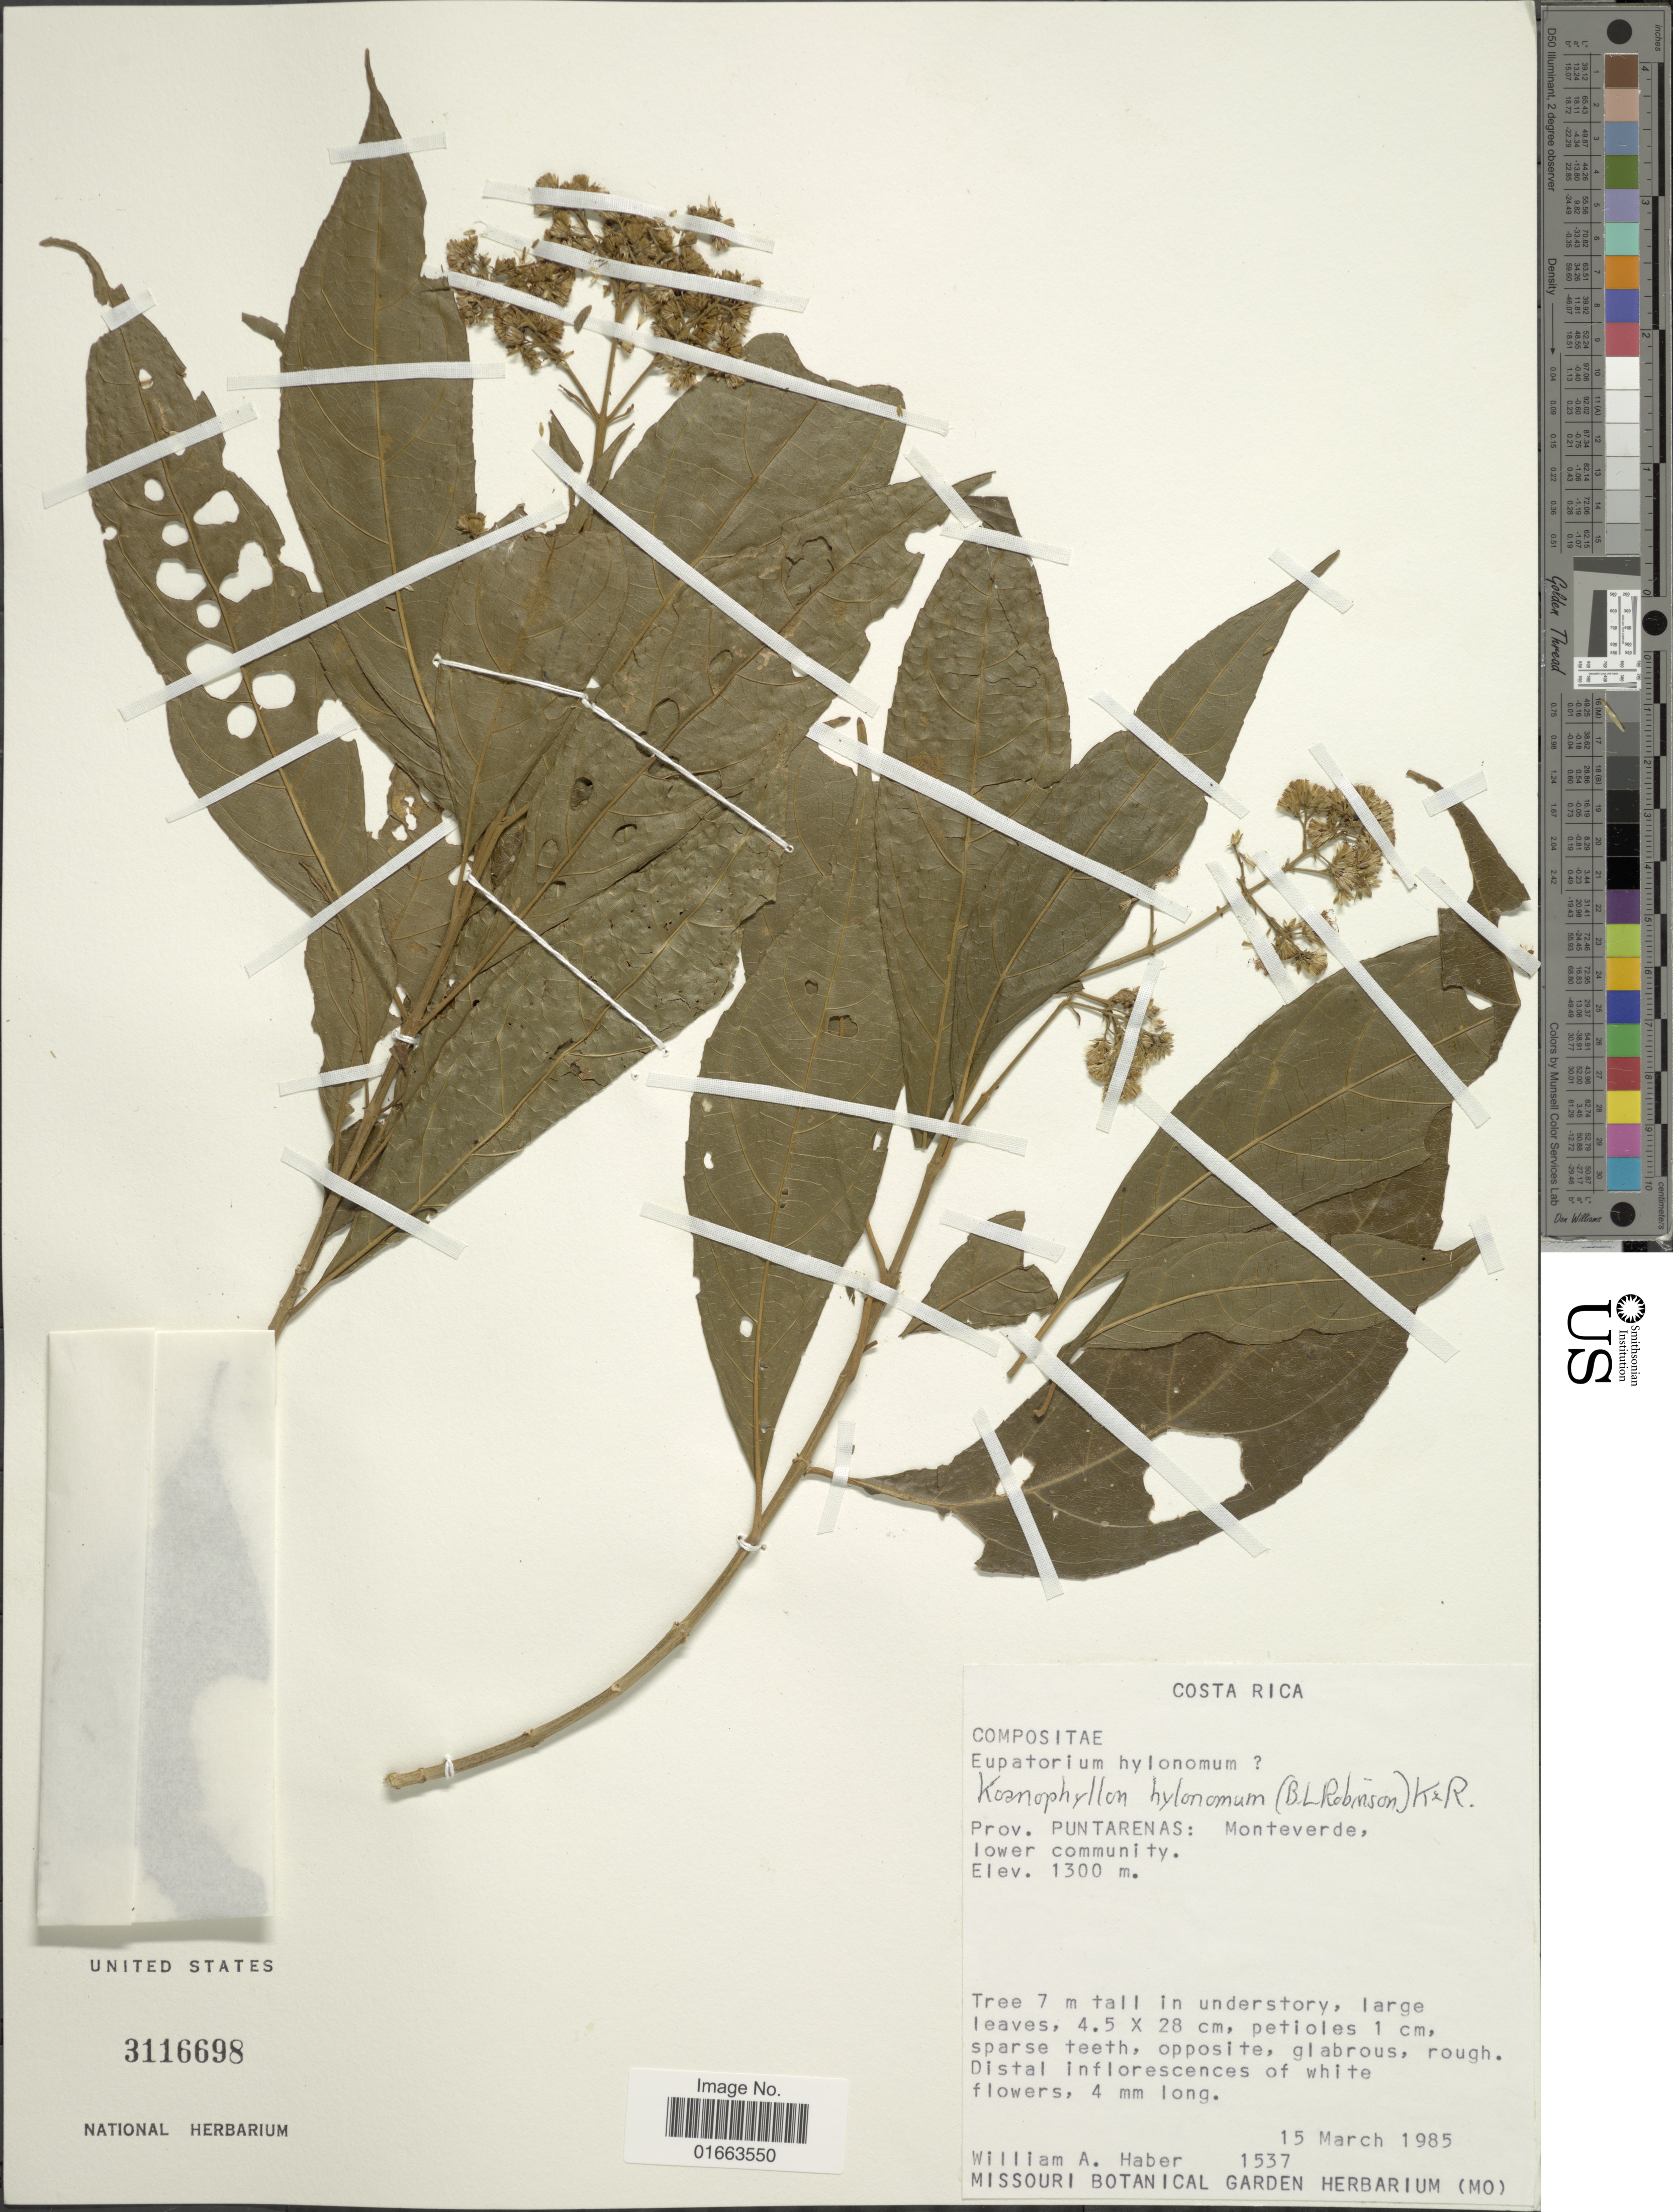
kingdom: Plantae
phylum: Tracheophyta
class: Magnoliopsida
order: Asterales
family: Asteraceae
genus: Koanophyllon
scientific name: Koanophyllon hylonoma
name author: (B.L. Rob.) R.M. King & H. Rob.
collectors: W. A. Haber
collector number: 1537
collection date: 1985-03-15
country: Costa Rica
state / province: Puntarenas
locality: Monteverde, lower community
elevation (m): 1300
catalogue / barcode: US 3116698